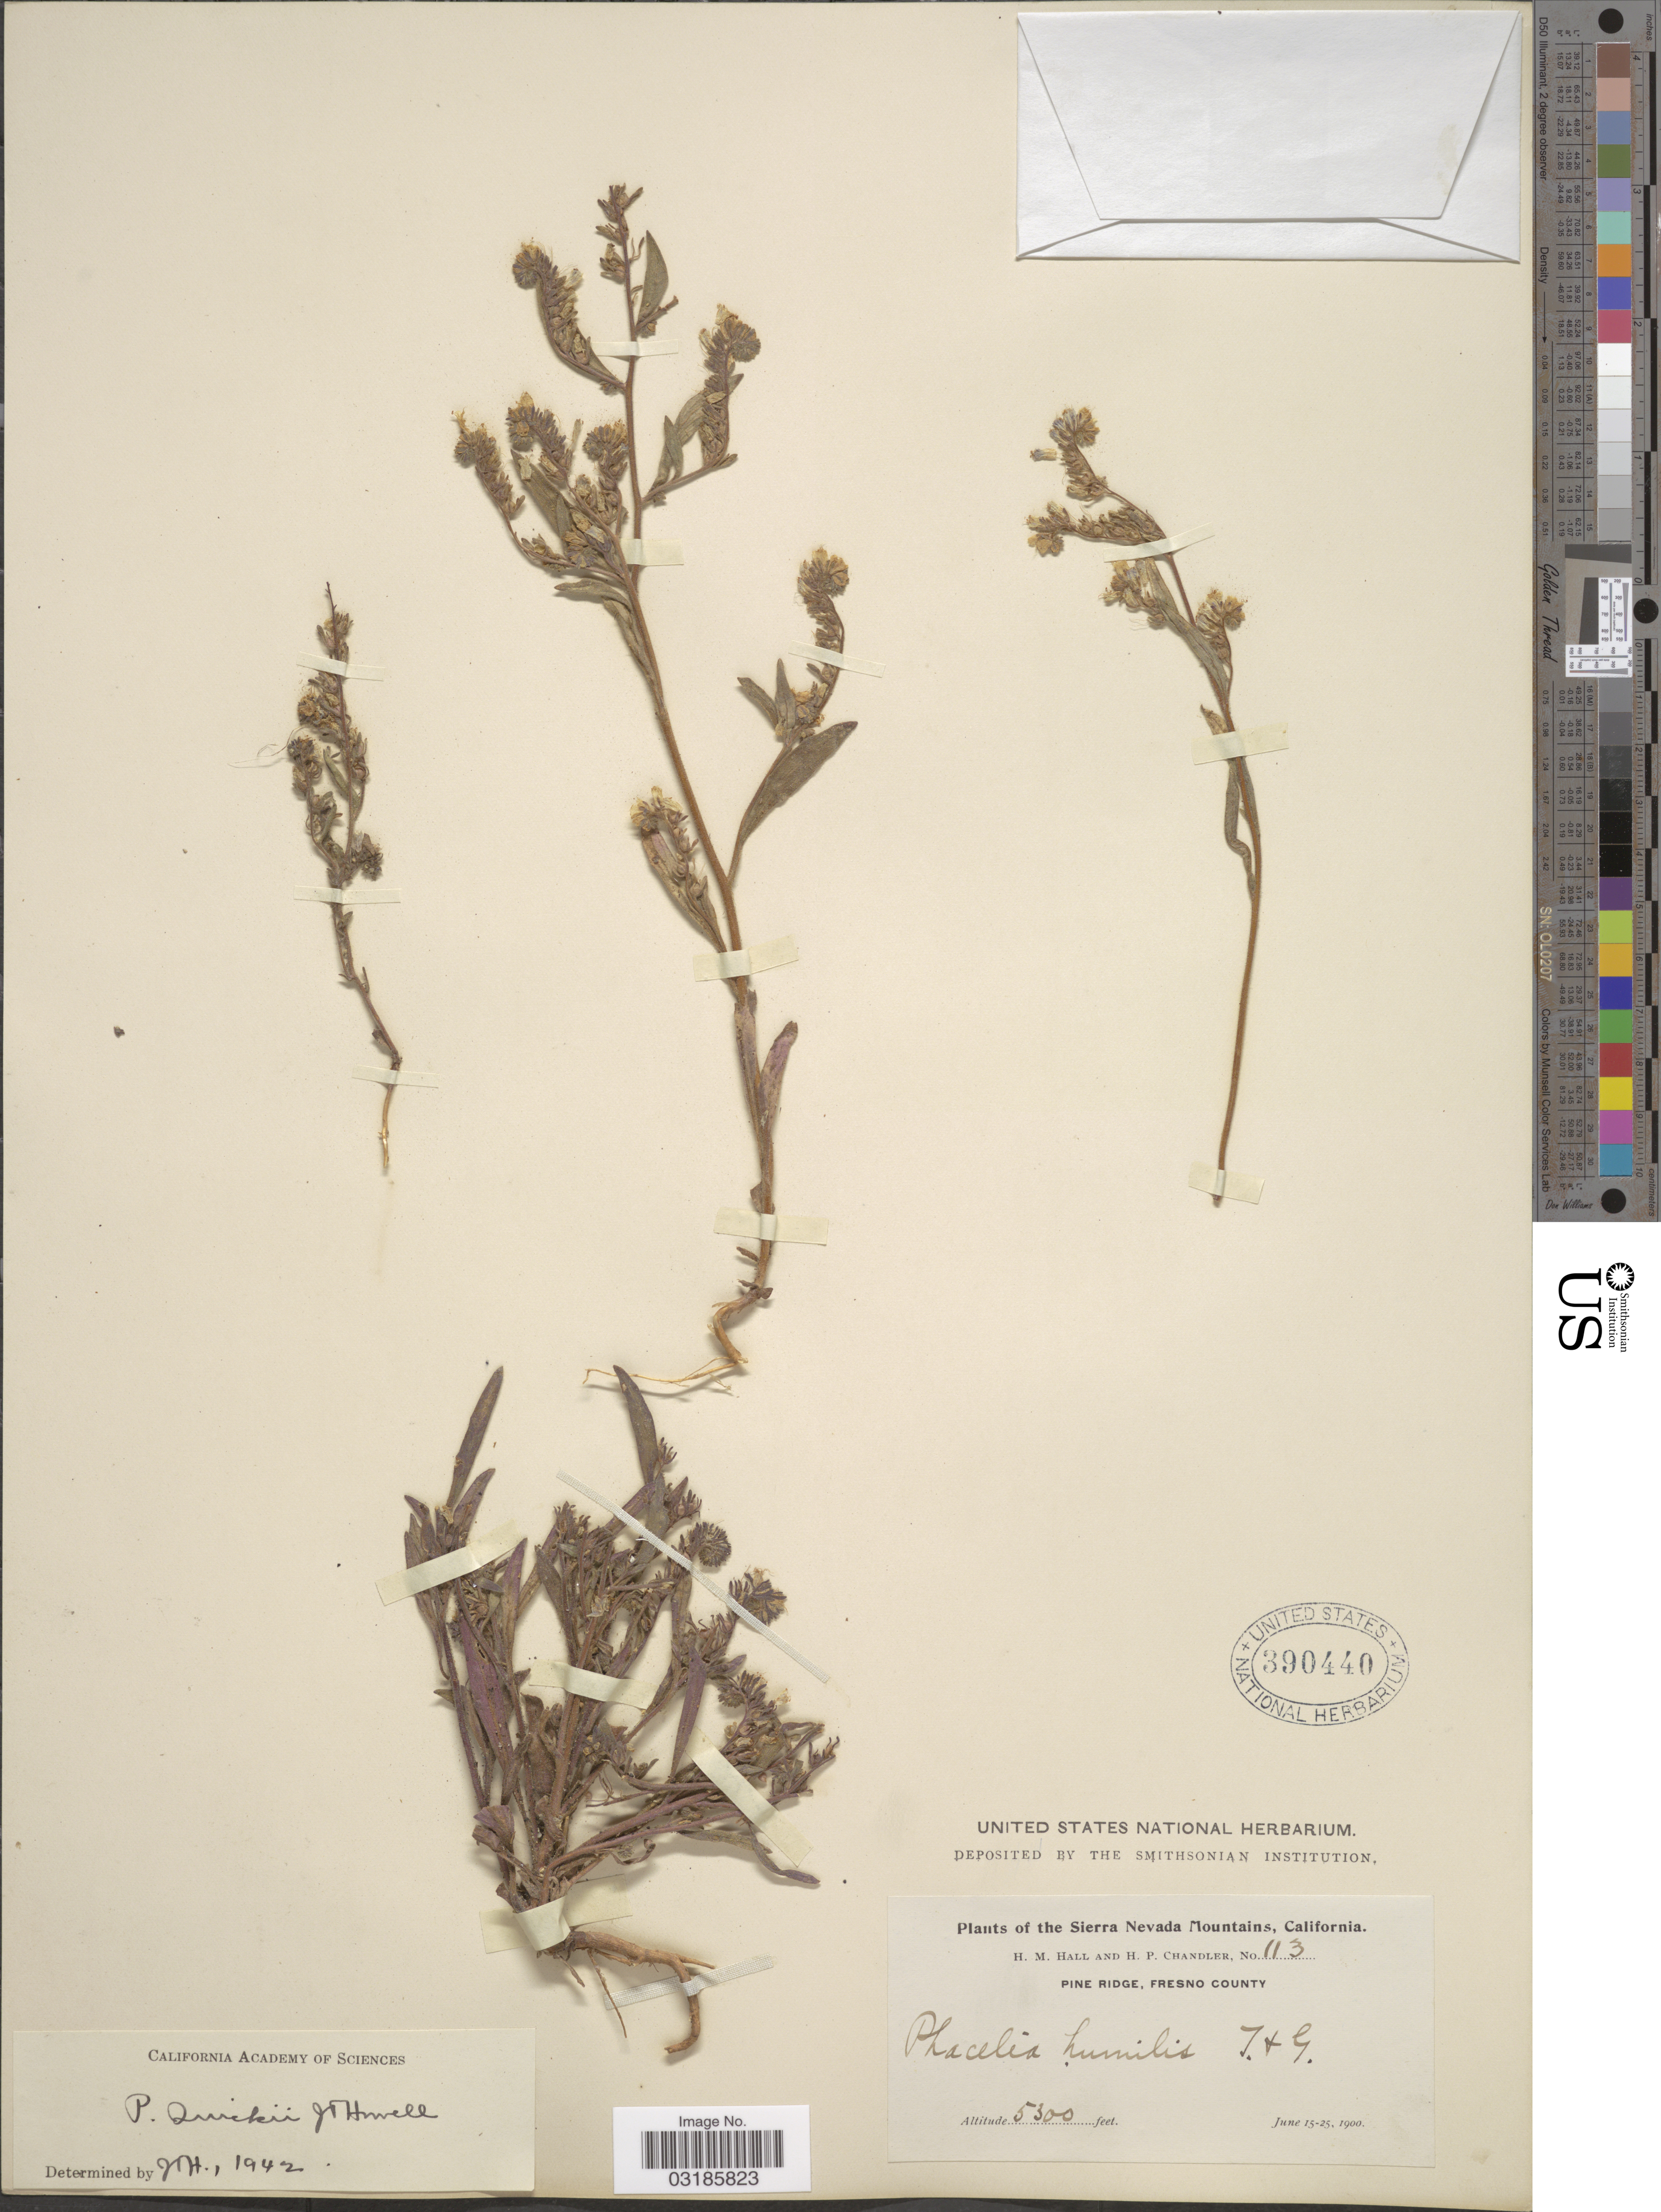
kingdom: Plantae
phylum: Tracheophyta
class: Magnoliopsida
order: Boraginales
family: Hydrophyllaceae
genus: Phacelia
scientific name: Phacelia quickii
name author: J.T. Howell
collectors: H. M. Hall & H. Chandler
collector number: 113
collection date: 1900-06-15/1900-06-25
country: United States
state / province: California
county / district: Fresno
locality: Sierra Nevada Mountains. Pine Ridge, Fresno County.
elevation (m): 1615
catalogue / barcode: US 390440